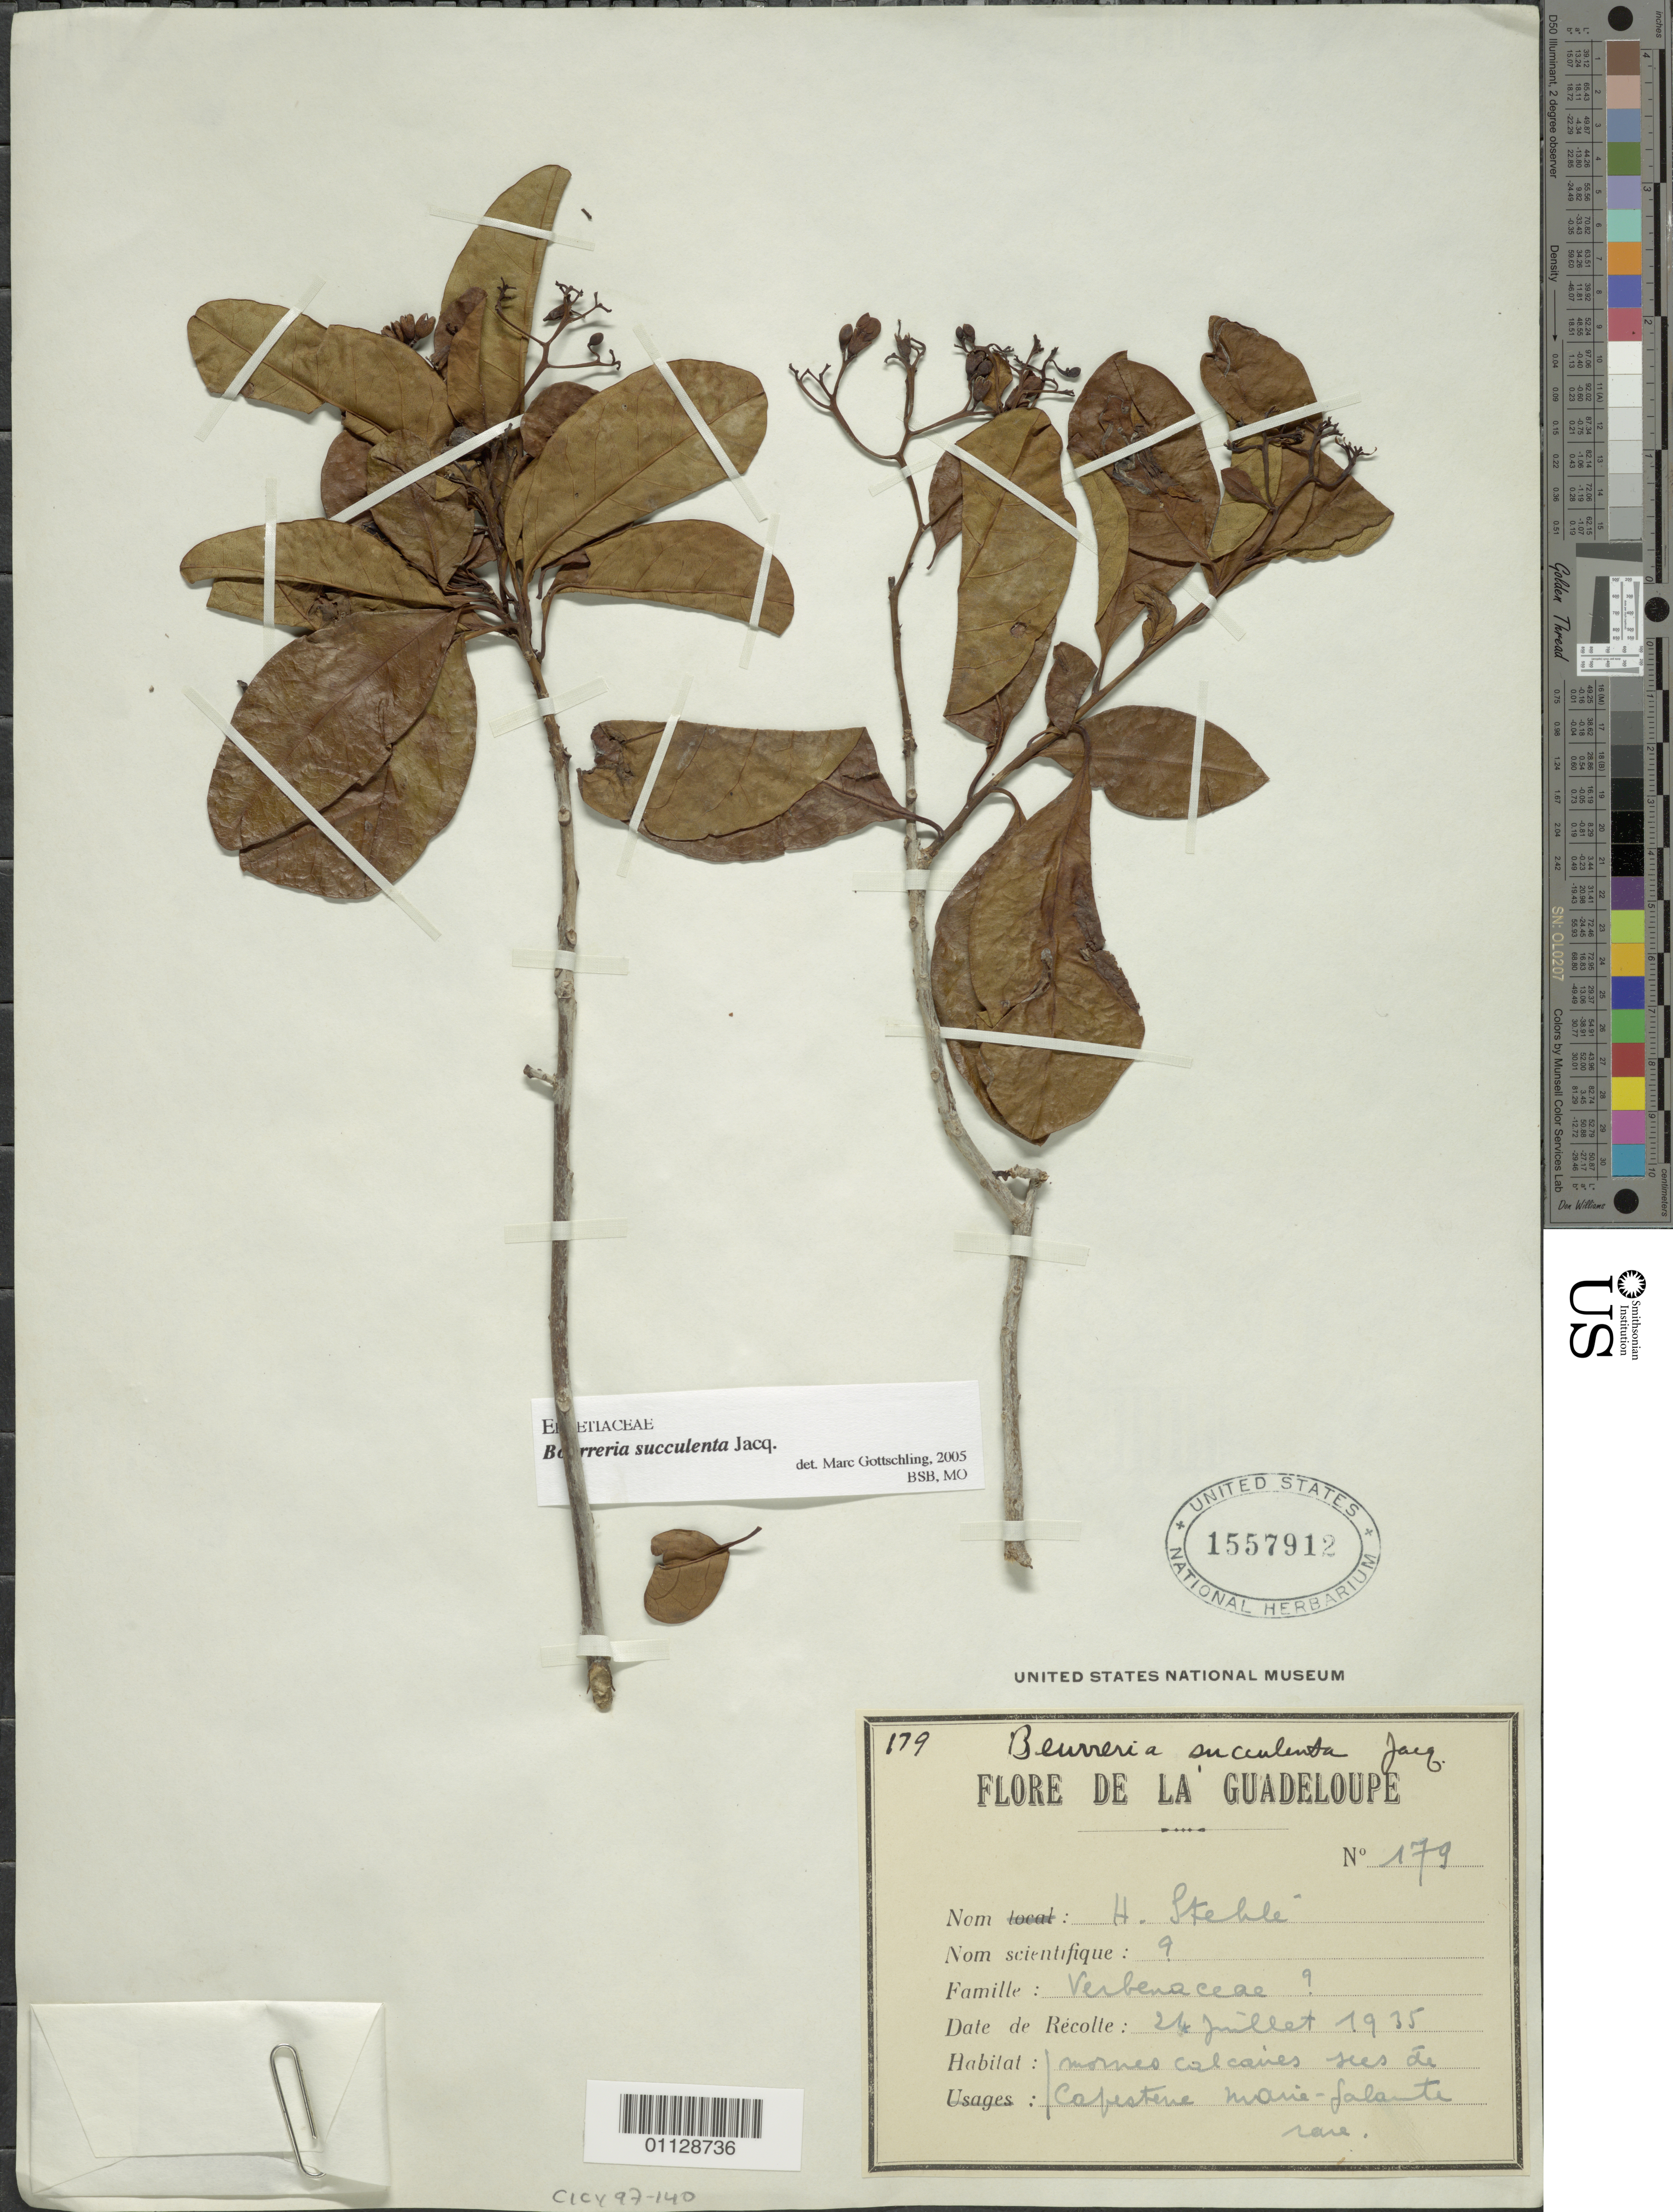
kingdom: Plantae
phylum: Tracheophyta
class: Magnoliopsida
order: Boraginales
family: Ehretiaceae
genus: Bourreria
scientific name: Bourreria succulenta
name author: Jacq.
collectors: H. Stehlé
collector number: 179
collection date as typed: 24 Jul 1935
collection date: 1935-07-24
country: Guadeloupe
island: Marie Galante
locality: Mornes calcaires secs de Capesterre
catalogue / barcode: US 1557912